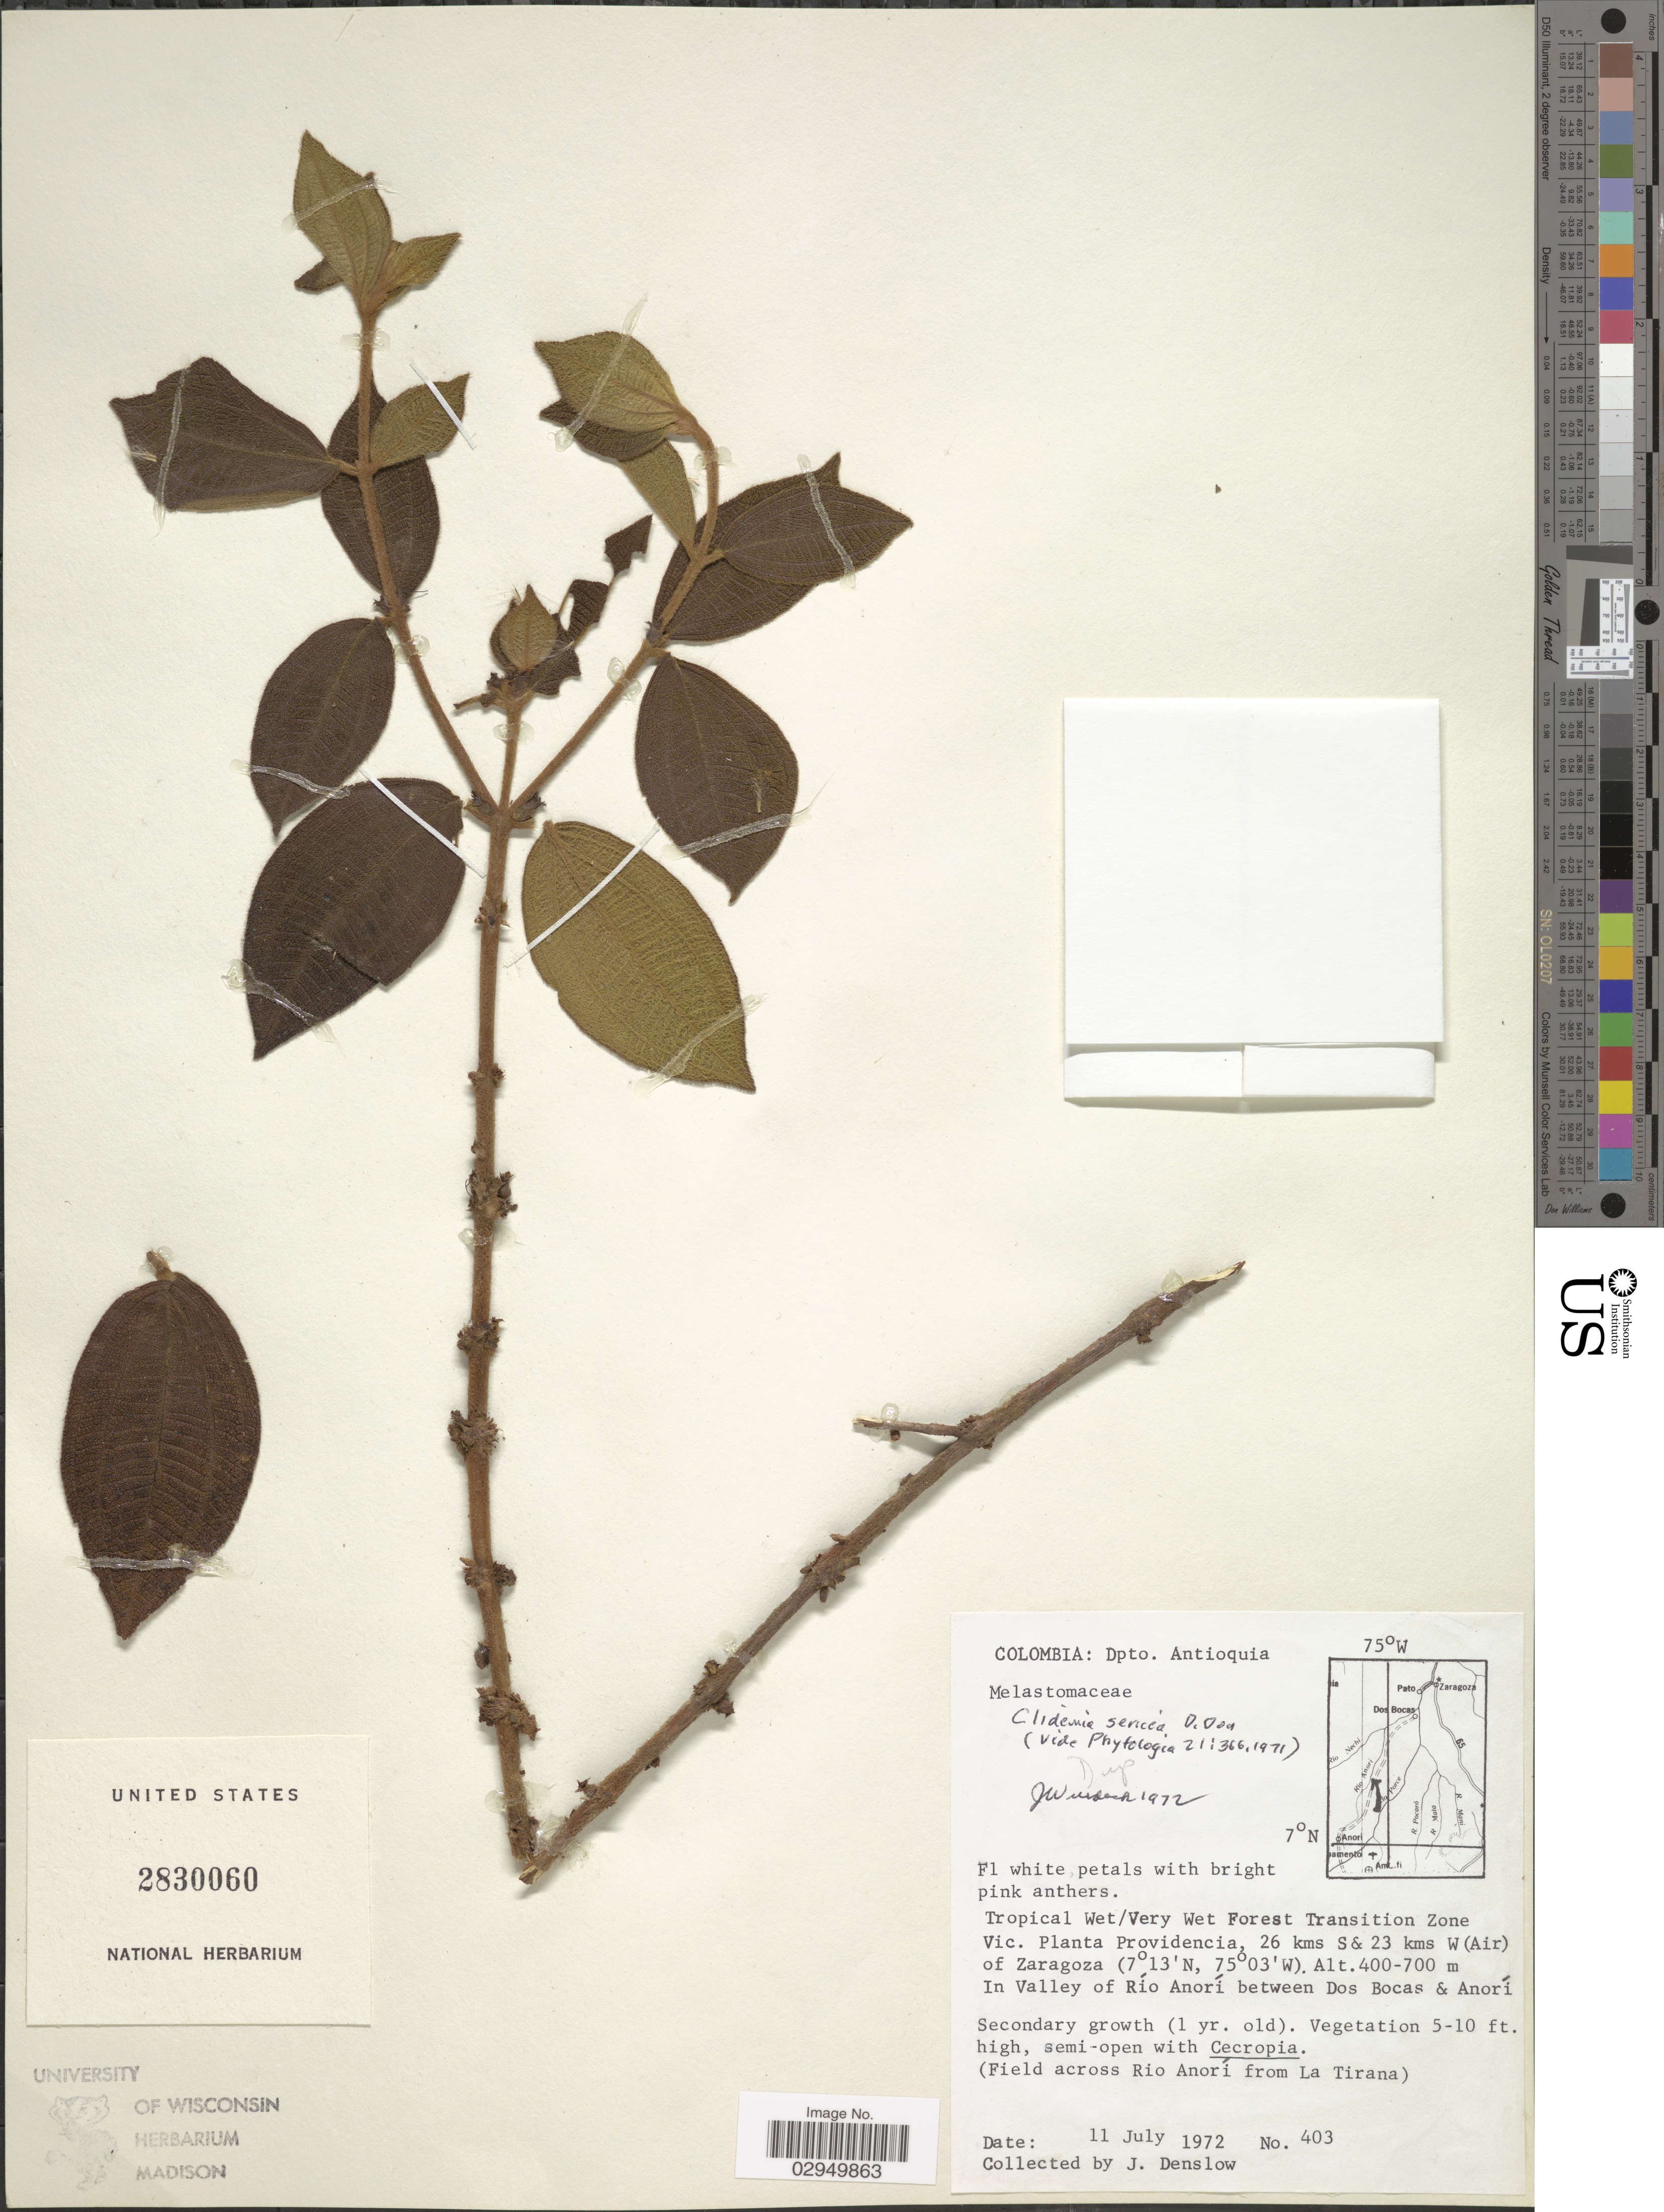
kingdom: Plantae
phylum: Tracheophyta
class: Magnoliopsida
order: Myrtales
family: Melastomataceae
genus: Clidemia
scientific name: Clidemia sericea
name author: D. Don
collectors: J. Denslow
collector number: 403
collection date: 1972-07-11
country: Colombia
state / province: Antioquia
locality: Dpto. Antioquia. Tropical Wet/Very Wet Forest Transition Zone Vic. Planta Providencia, 26 kms S& 23 kms W(Air) of Zaragoza. In Valley of Río Anorí between Dos Bocas & Anorí.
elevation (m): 400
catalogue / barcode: US 2830060